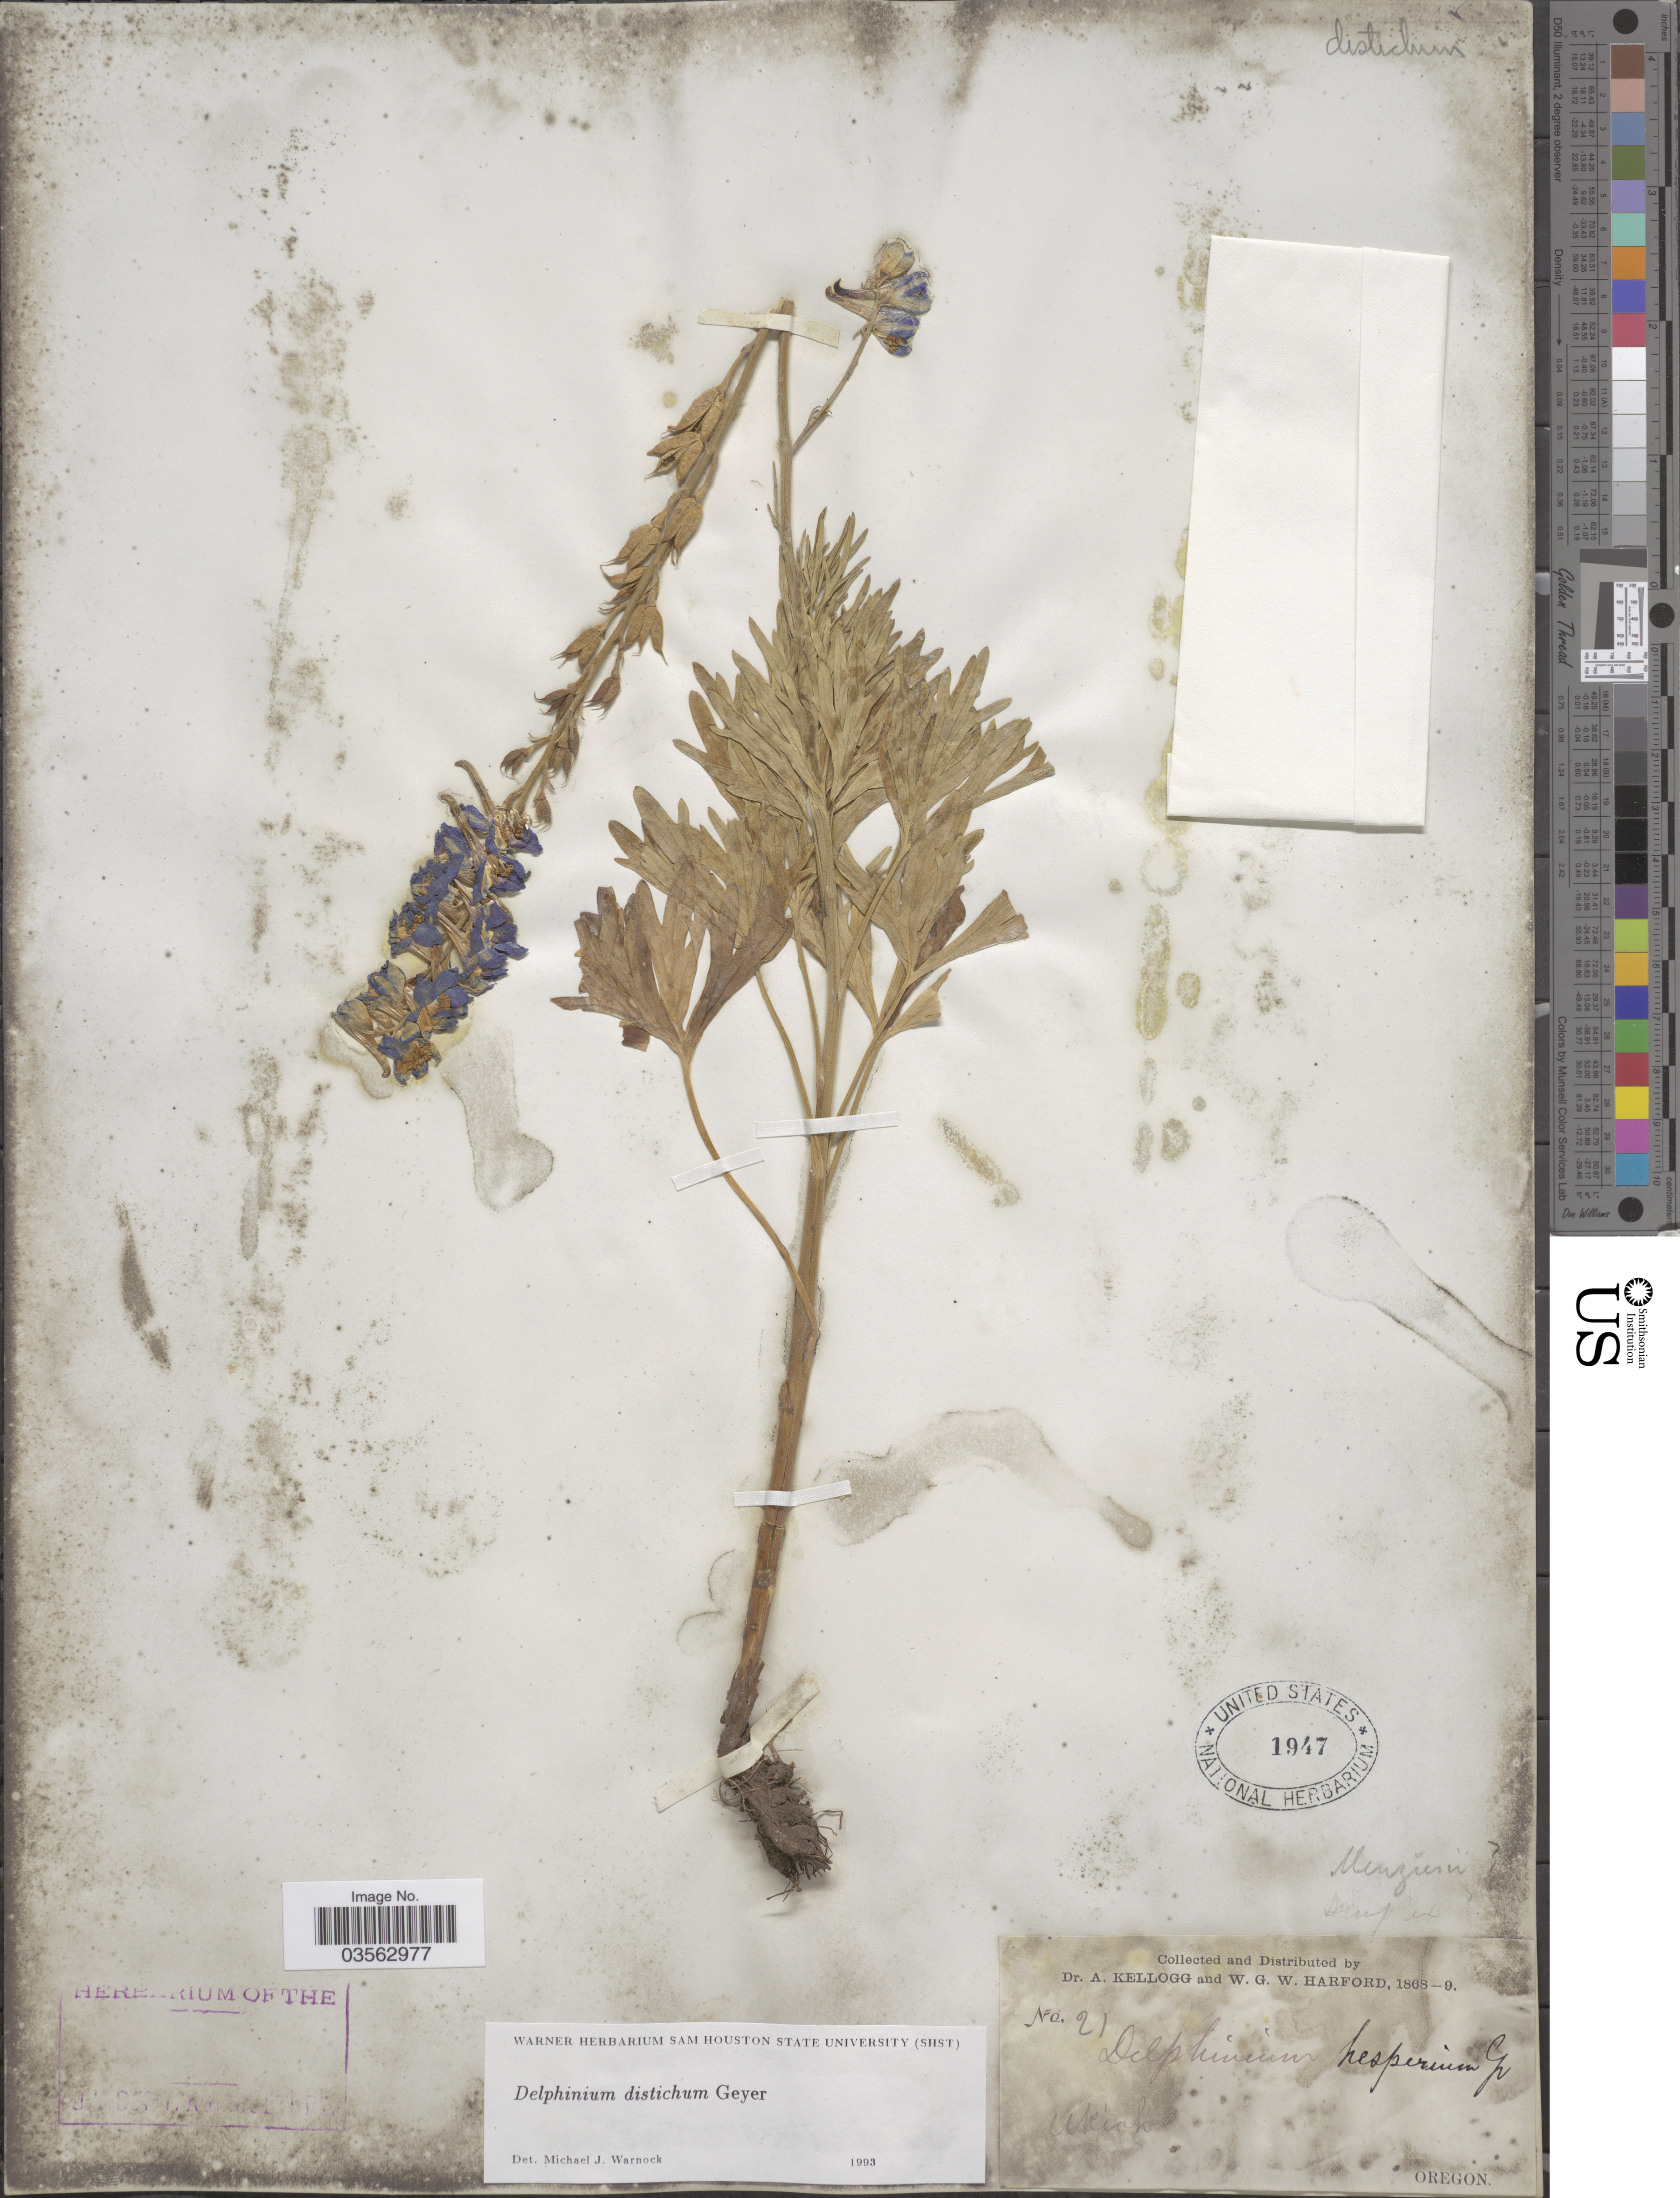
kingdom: Plantae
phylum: Tracheophyta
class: Magnoliopsida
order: Ranunculales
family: Ranunculaceae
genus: Delphinium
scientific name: Delphinium distichum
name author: Geyer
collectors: A. Kellogg & W. G. W. Harford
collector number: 21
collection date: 1868/1869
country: United States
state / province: Oregon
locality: Ukiah.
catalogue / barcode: US 1947